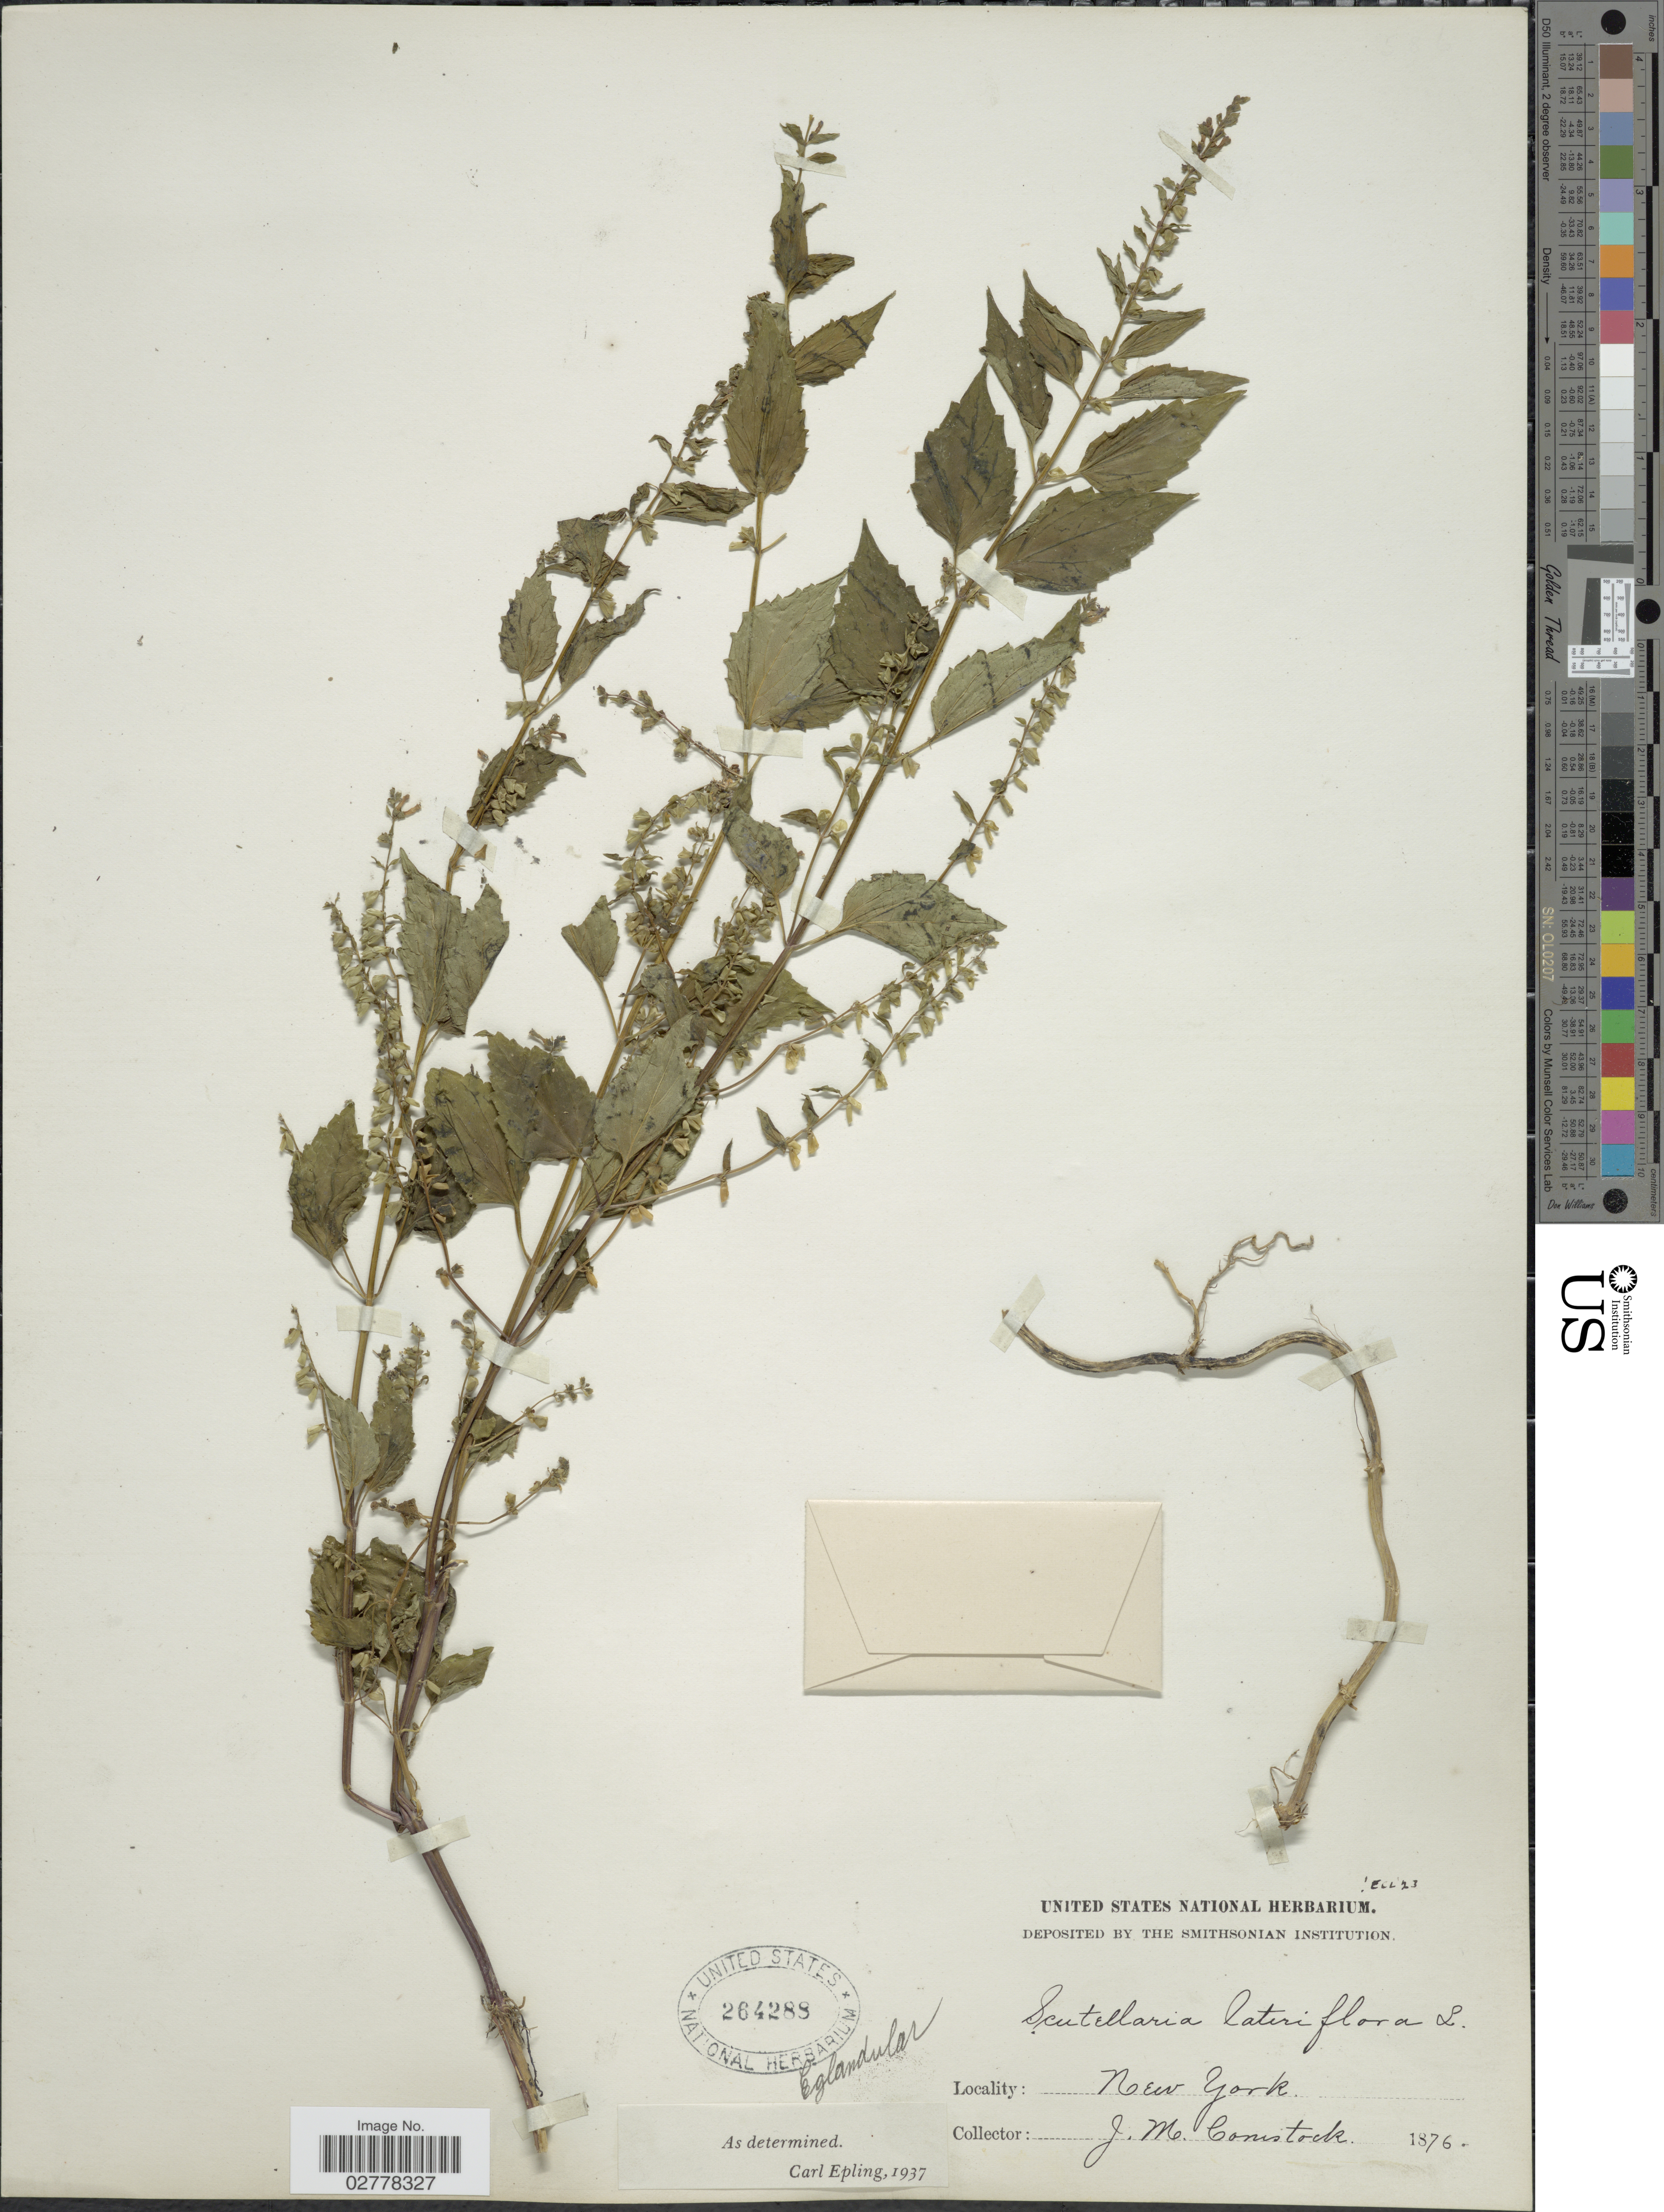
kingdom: Plantae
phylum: Tracheophyta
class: Magnoliopsida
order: Lamiales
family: Lamiaceae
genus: Scutellaria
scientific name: Scutellaria lateriflora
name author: L.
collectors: J. Comstock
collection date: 1876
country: United States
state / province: New York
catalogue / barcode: US 264288